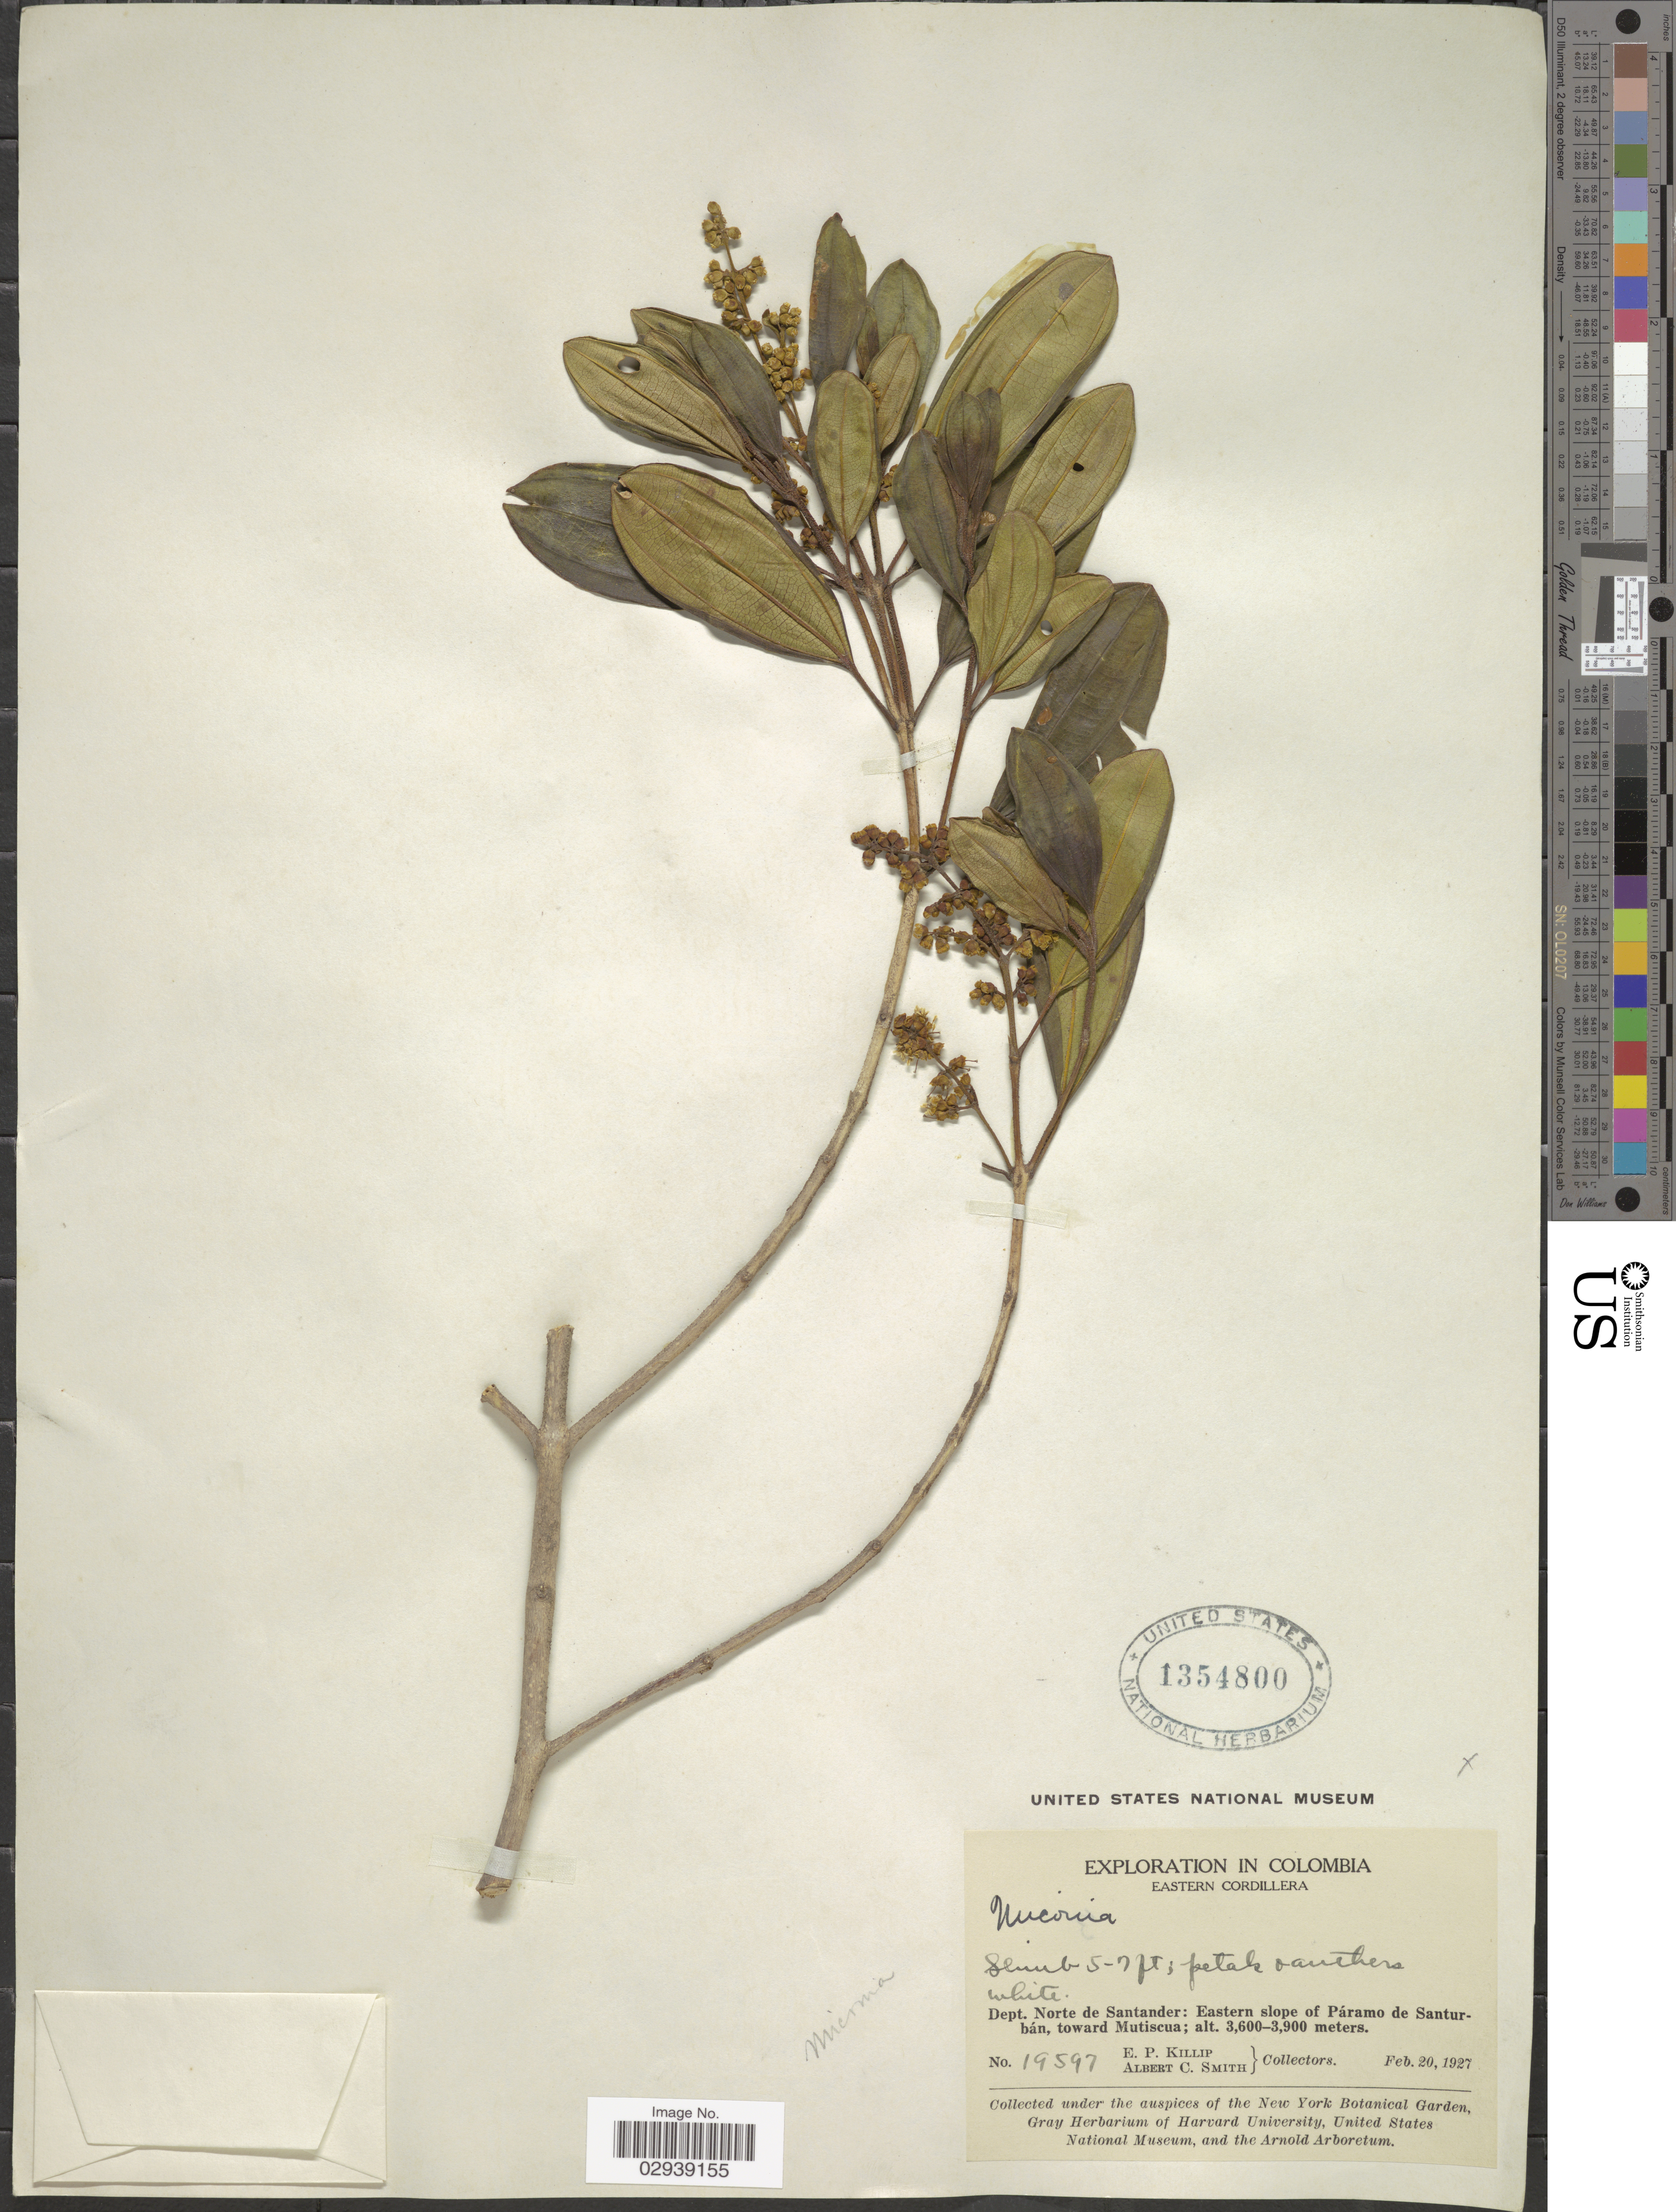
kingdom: Plantae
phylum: Tracheophyta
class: Magnoliopsida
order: Myrtales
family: Melastomataceae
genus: Miconia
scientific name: Miconia elaeoides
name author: Naudin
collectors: E. P. Killip & A. C. Smith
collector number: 19597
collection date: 1927-02-20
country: Colombia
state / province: Norte de Santander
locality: Dept. Norte de Santander: Eastern slope of Páramo de Santurbán, toward Mutiscua. Eastern Cordillera.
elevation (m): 3600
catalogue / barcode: US 1354800